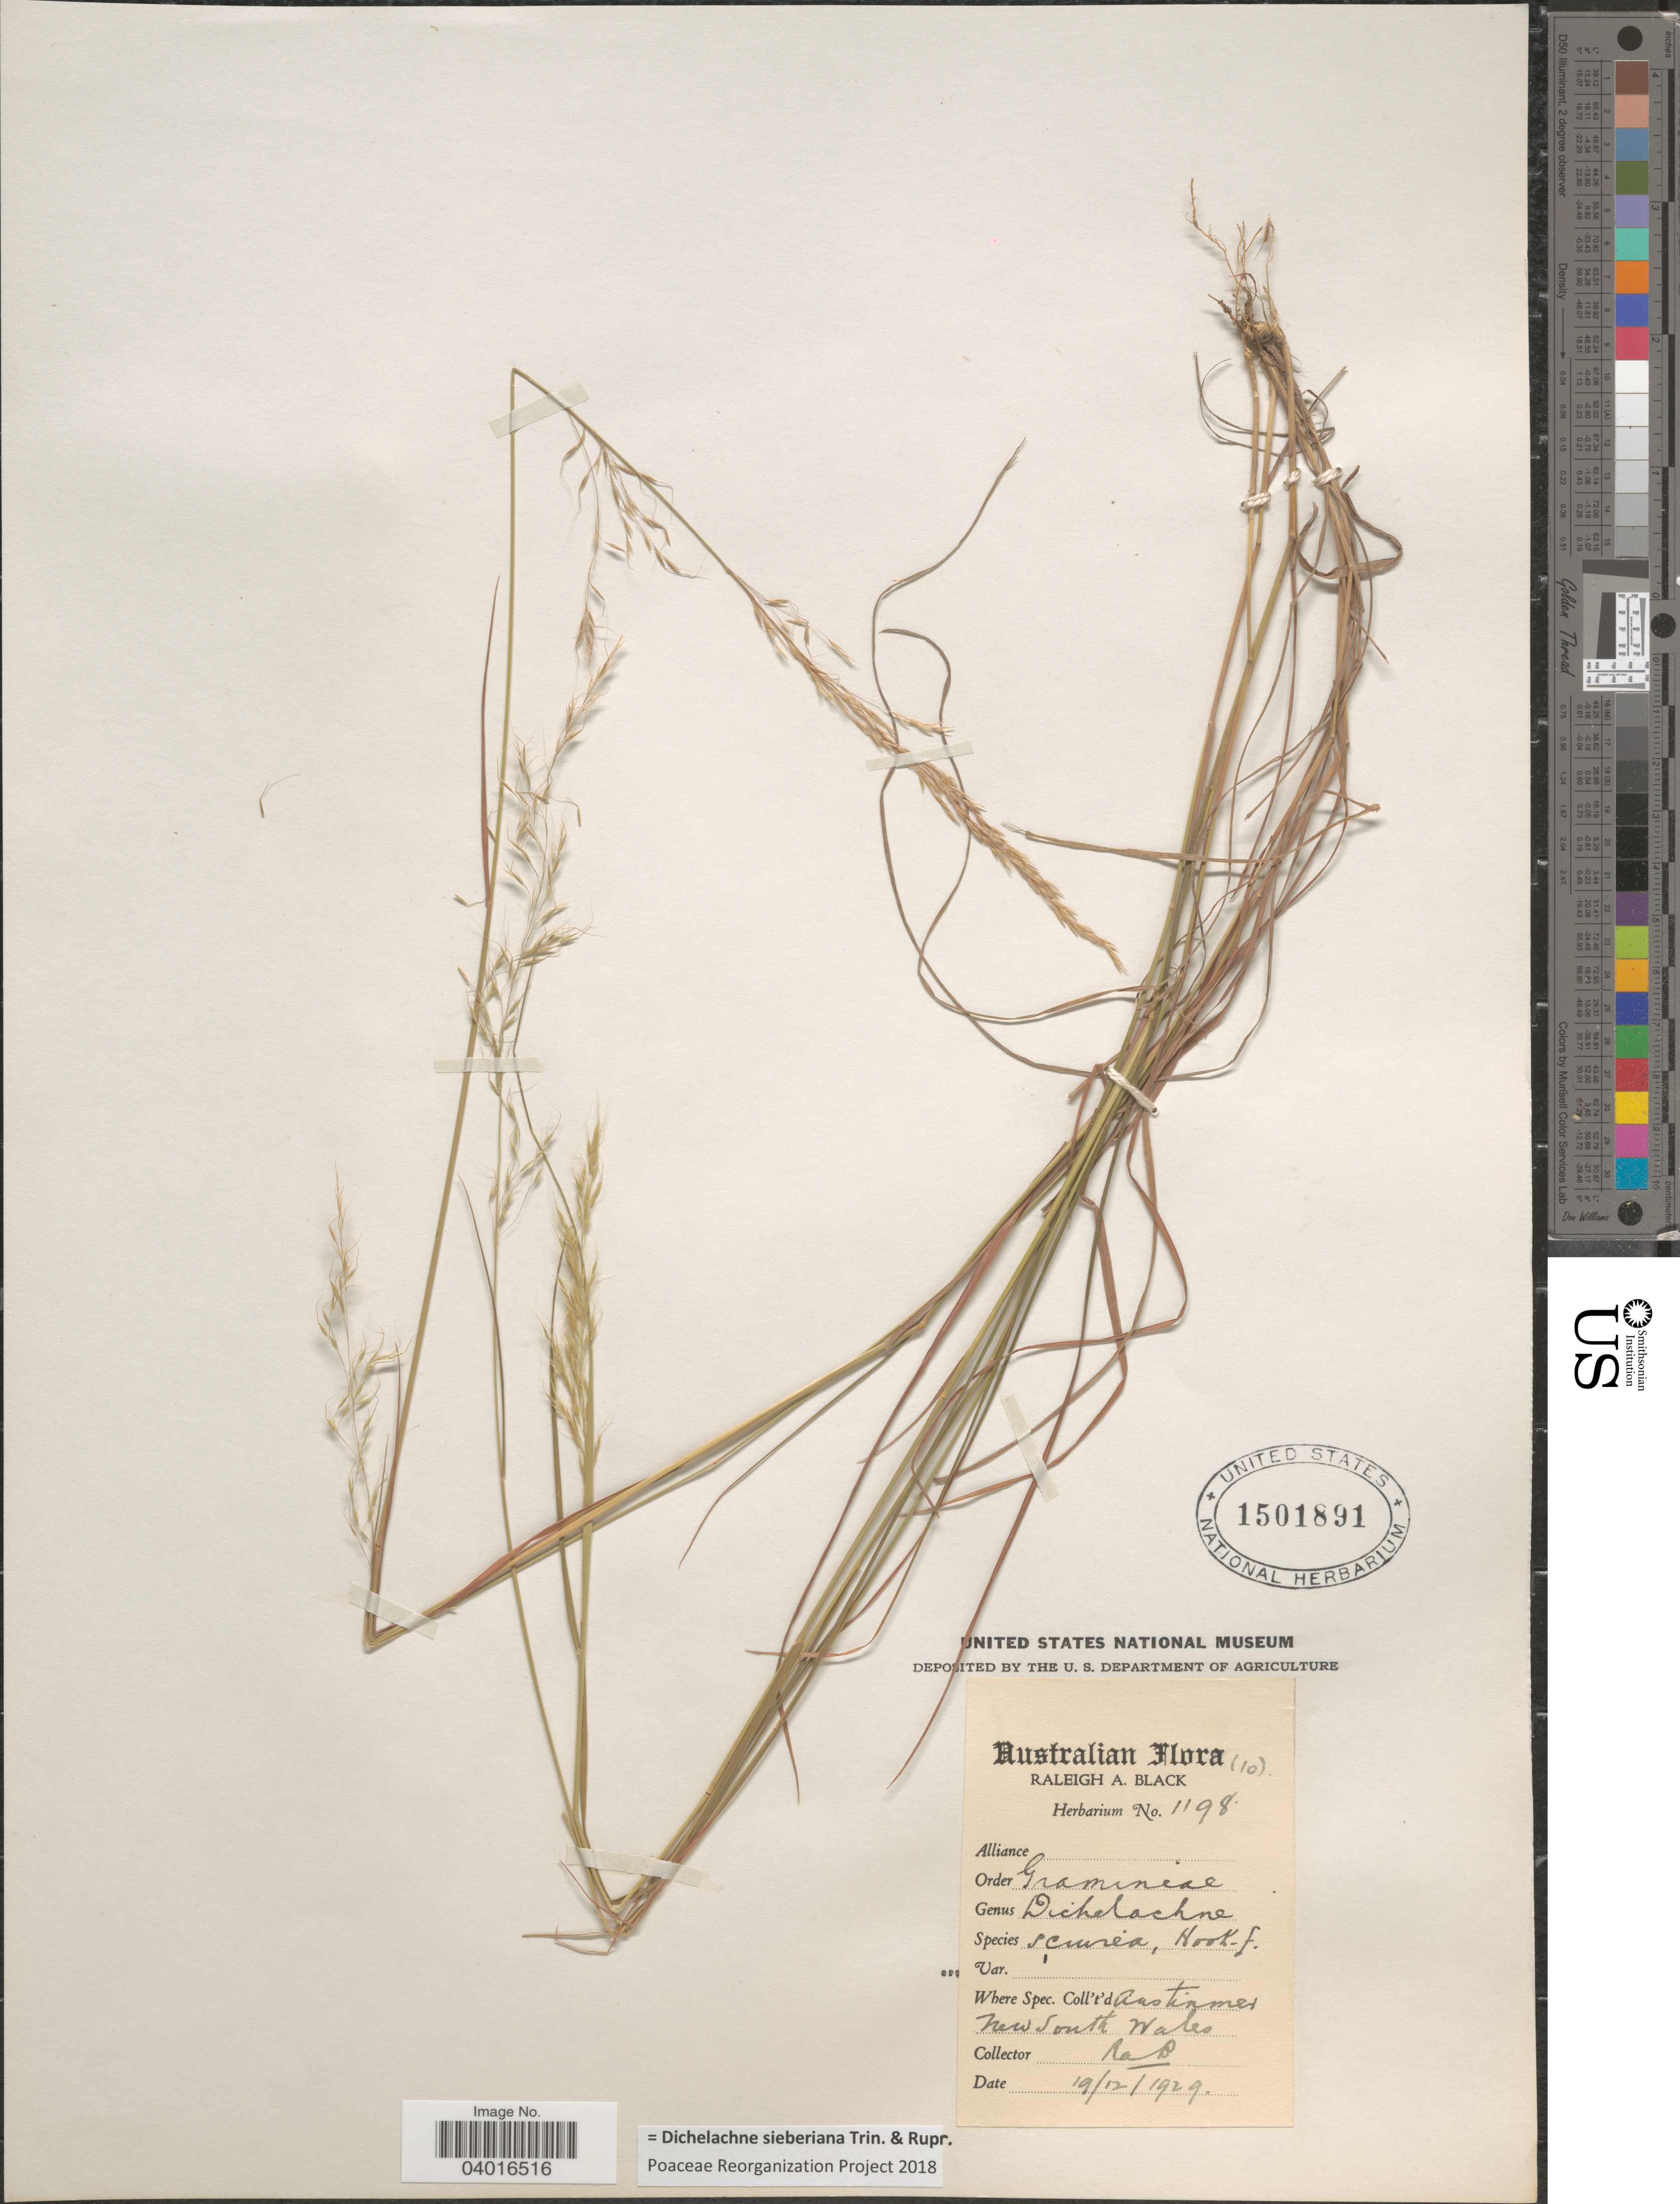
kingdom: Plantae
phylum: Tracheophyta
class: Liliopsida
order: Poales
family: Poaceae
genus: Dichelachne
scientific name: Dichelachne sieberiana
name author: Trin. & Rupr.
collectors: R. A. Black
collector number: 1198/(10)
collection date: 1929-12-19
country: Australia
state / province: New South Wales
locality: Austinmer.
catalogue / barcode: US 1501891